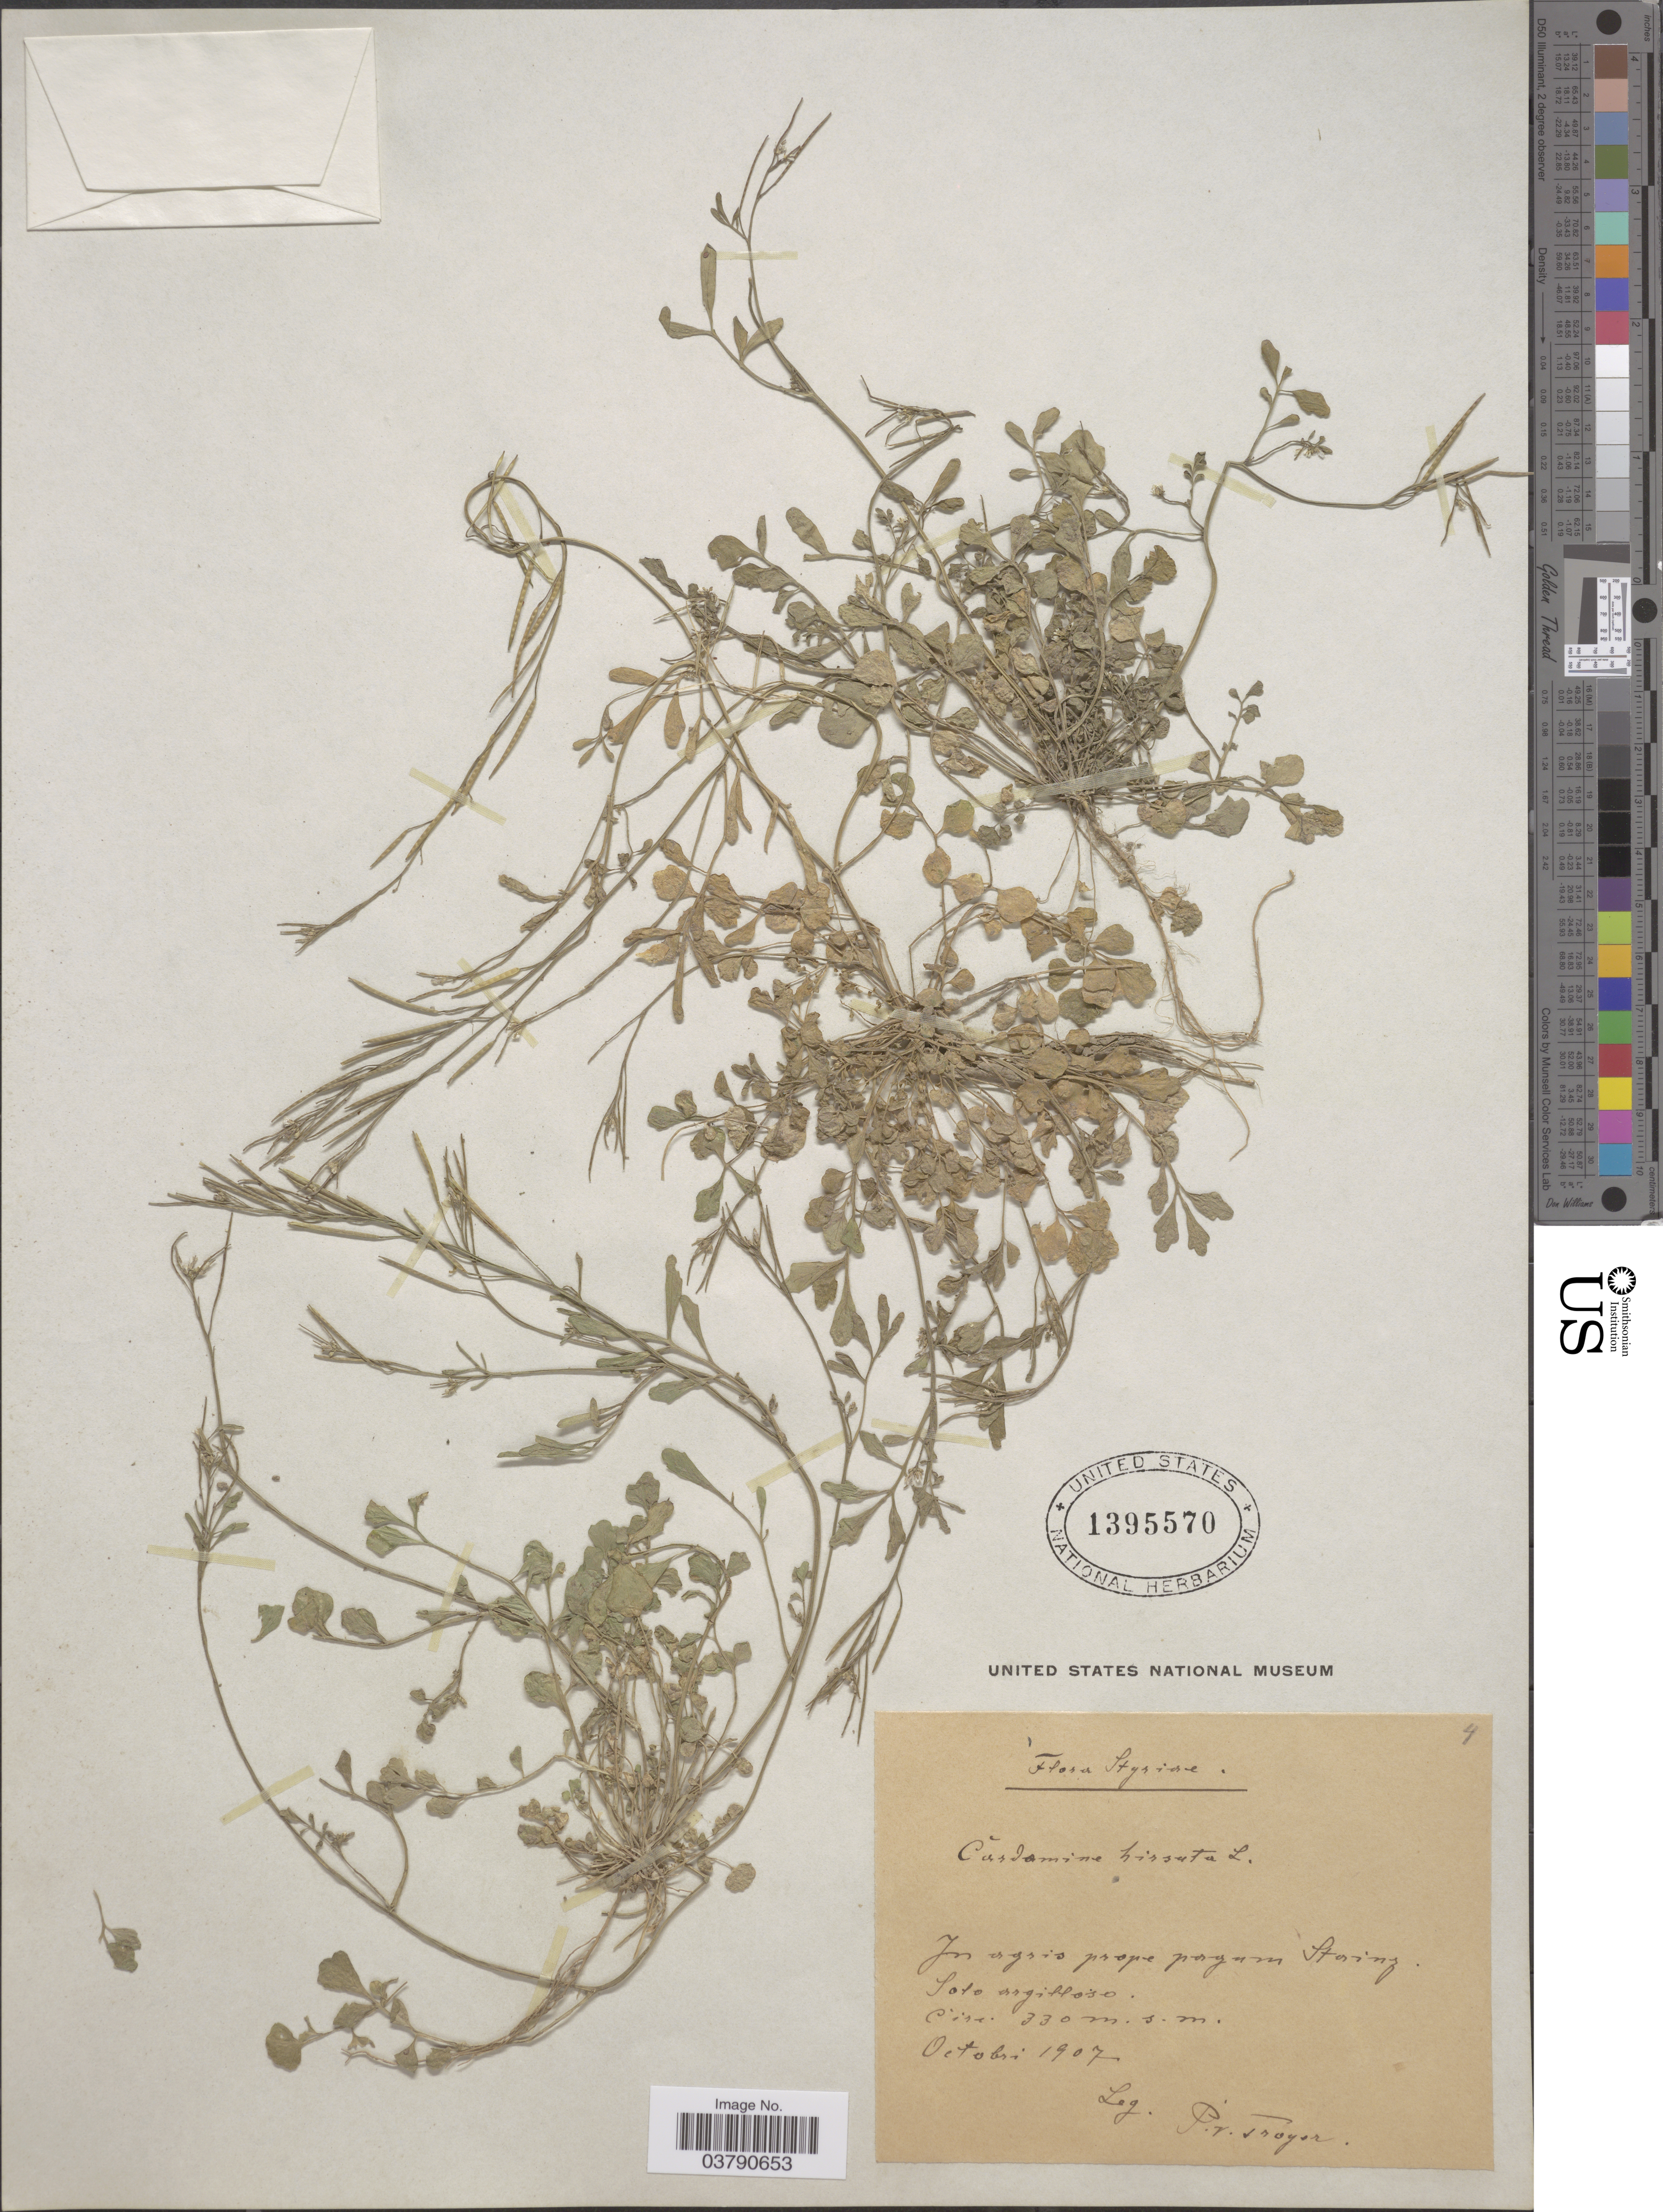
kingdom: Plantae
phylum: Tracheophyta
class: Magnoliopsida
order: Brassicales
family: Brassicaceae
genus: Cardamine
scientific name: Cardamine hirsuta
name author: L.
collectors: P. V. Troyer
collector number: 4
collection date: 1907-10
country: Austria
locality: Styriae. In agris prope pagum Stainz.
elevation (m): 330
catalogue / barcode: US 1395570